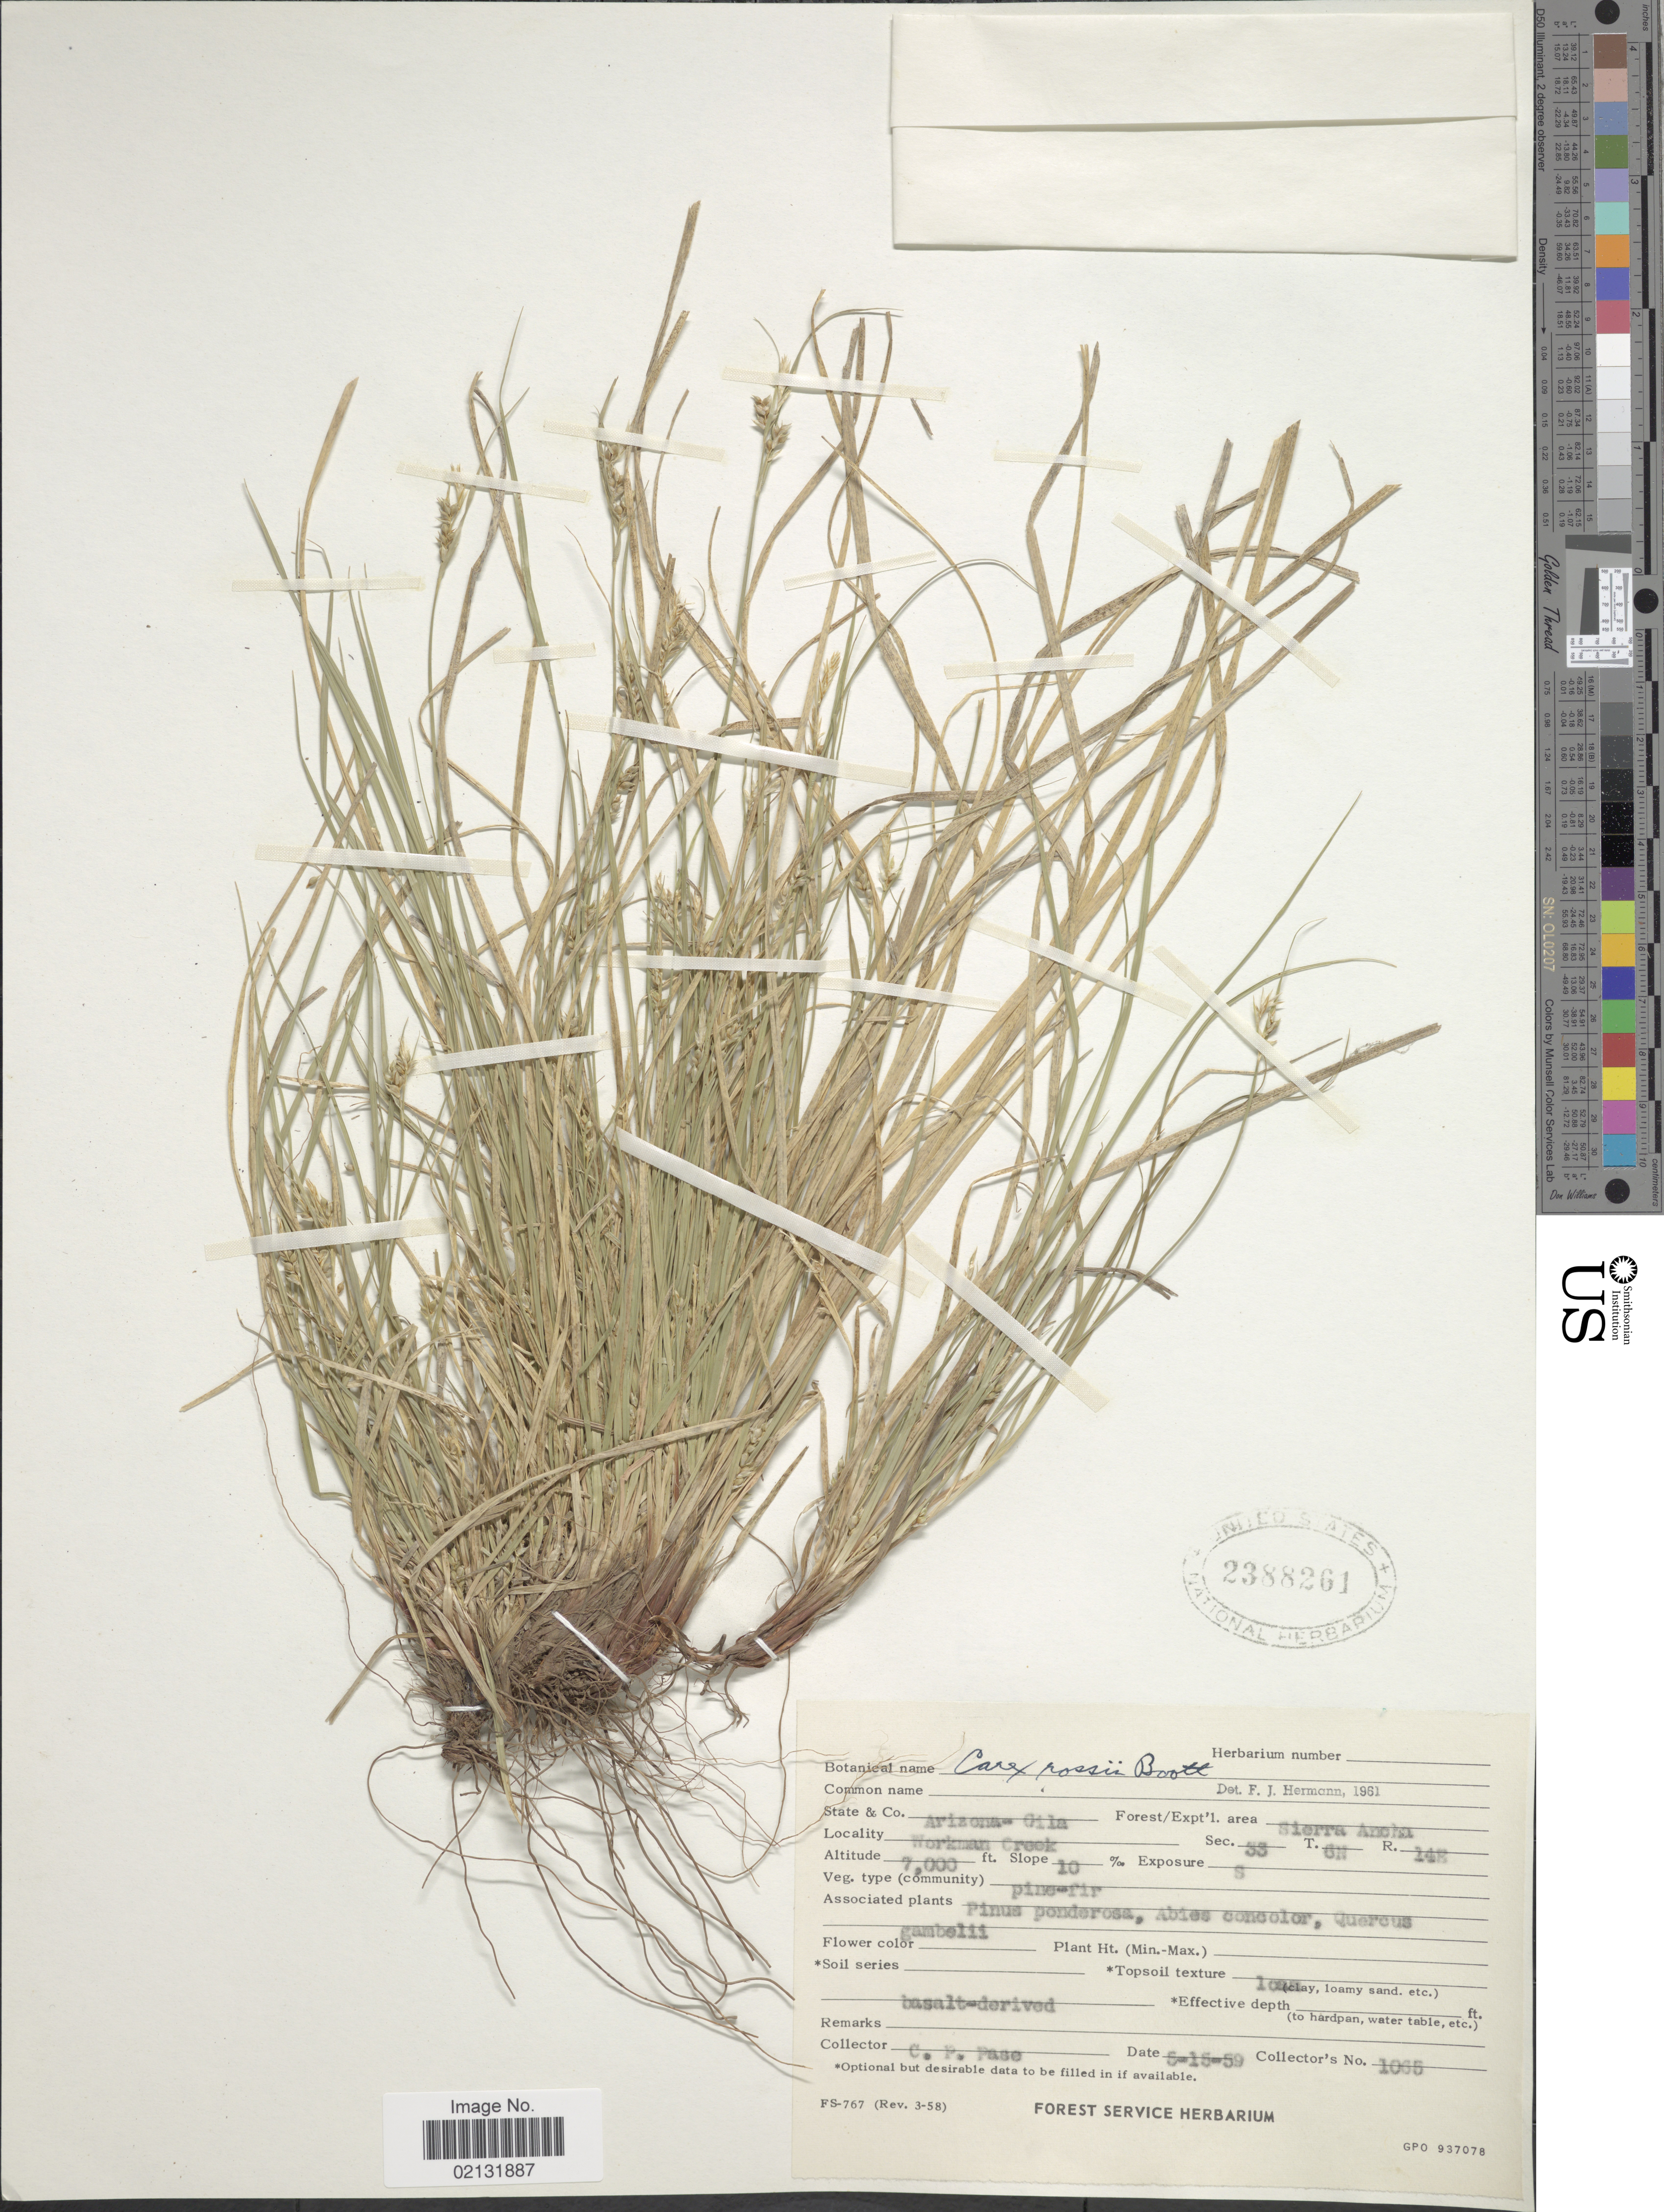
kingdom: Plantae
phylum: Tracheophyta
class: Liliopsida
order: Poales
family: Cyperaceae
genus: Carex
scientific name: Carex rossii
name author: Boott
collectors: C. P. Pase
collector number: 1065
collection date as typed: Transcribed d/m/y: 15/5/59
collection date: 1959-05-15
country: United States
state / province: Arizona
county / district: Gila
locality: State & Co. Arizona - Gila. Workman Creek, Sierra Ancha. Sec 33, T.6N R.14E.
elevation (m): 2134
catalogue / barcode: US 2388261